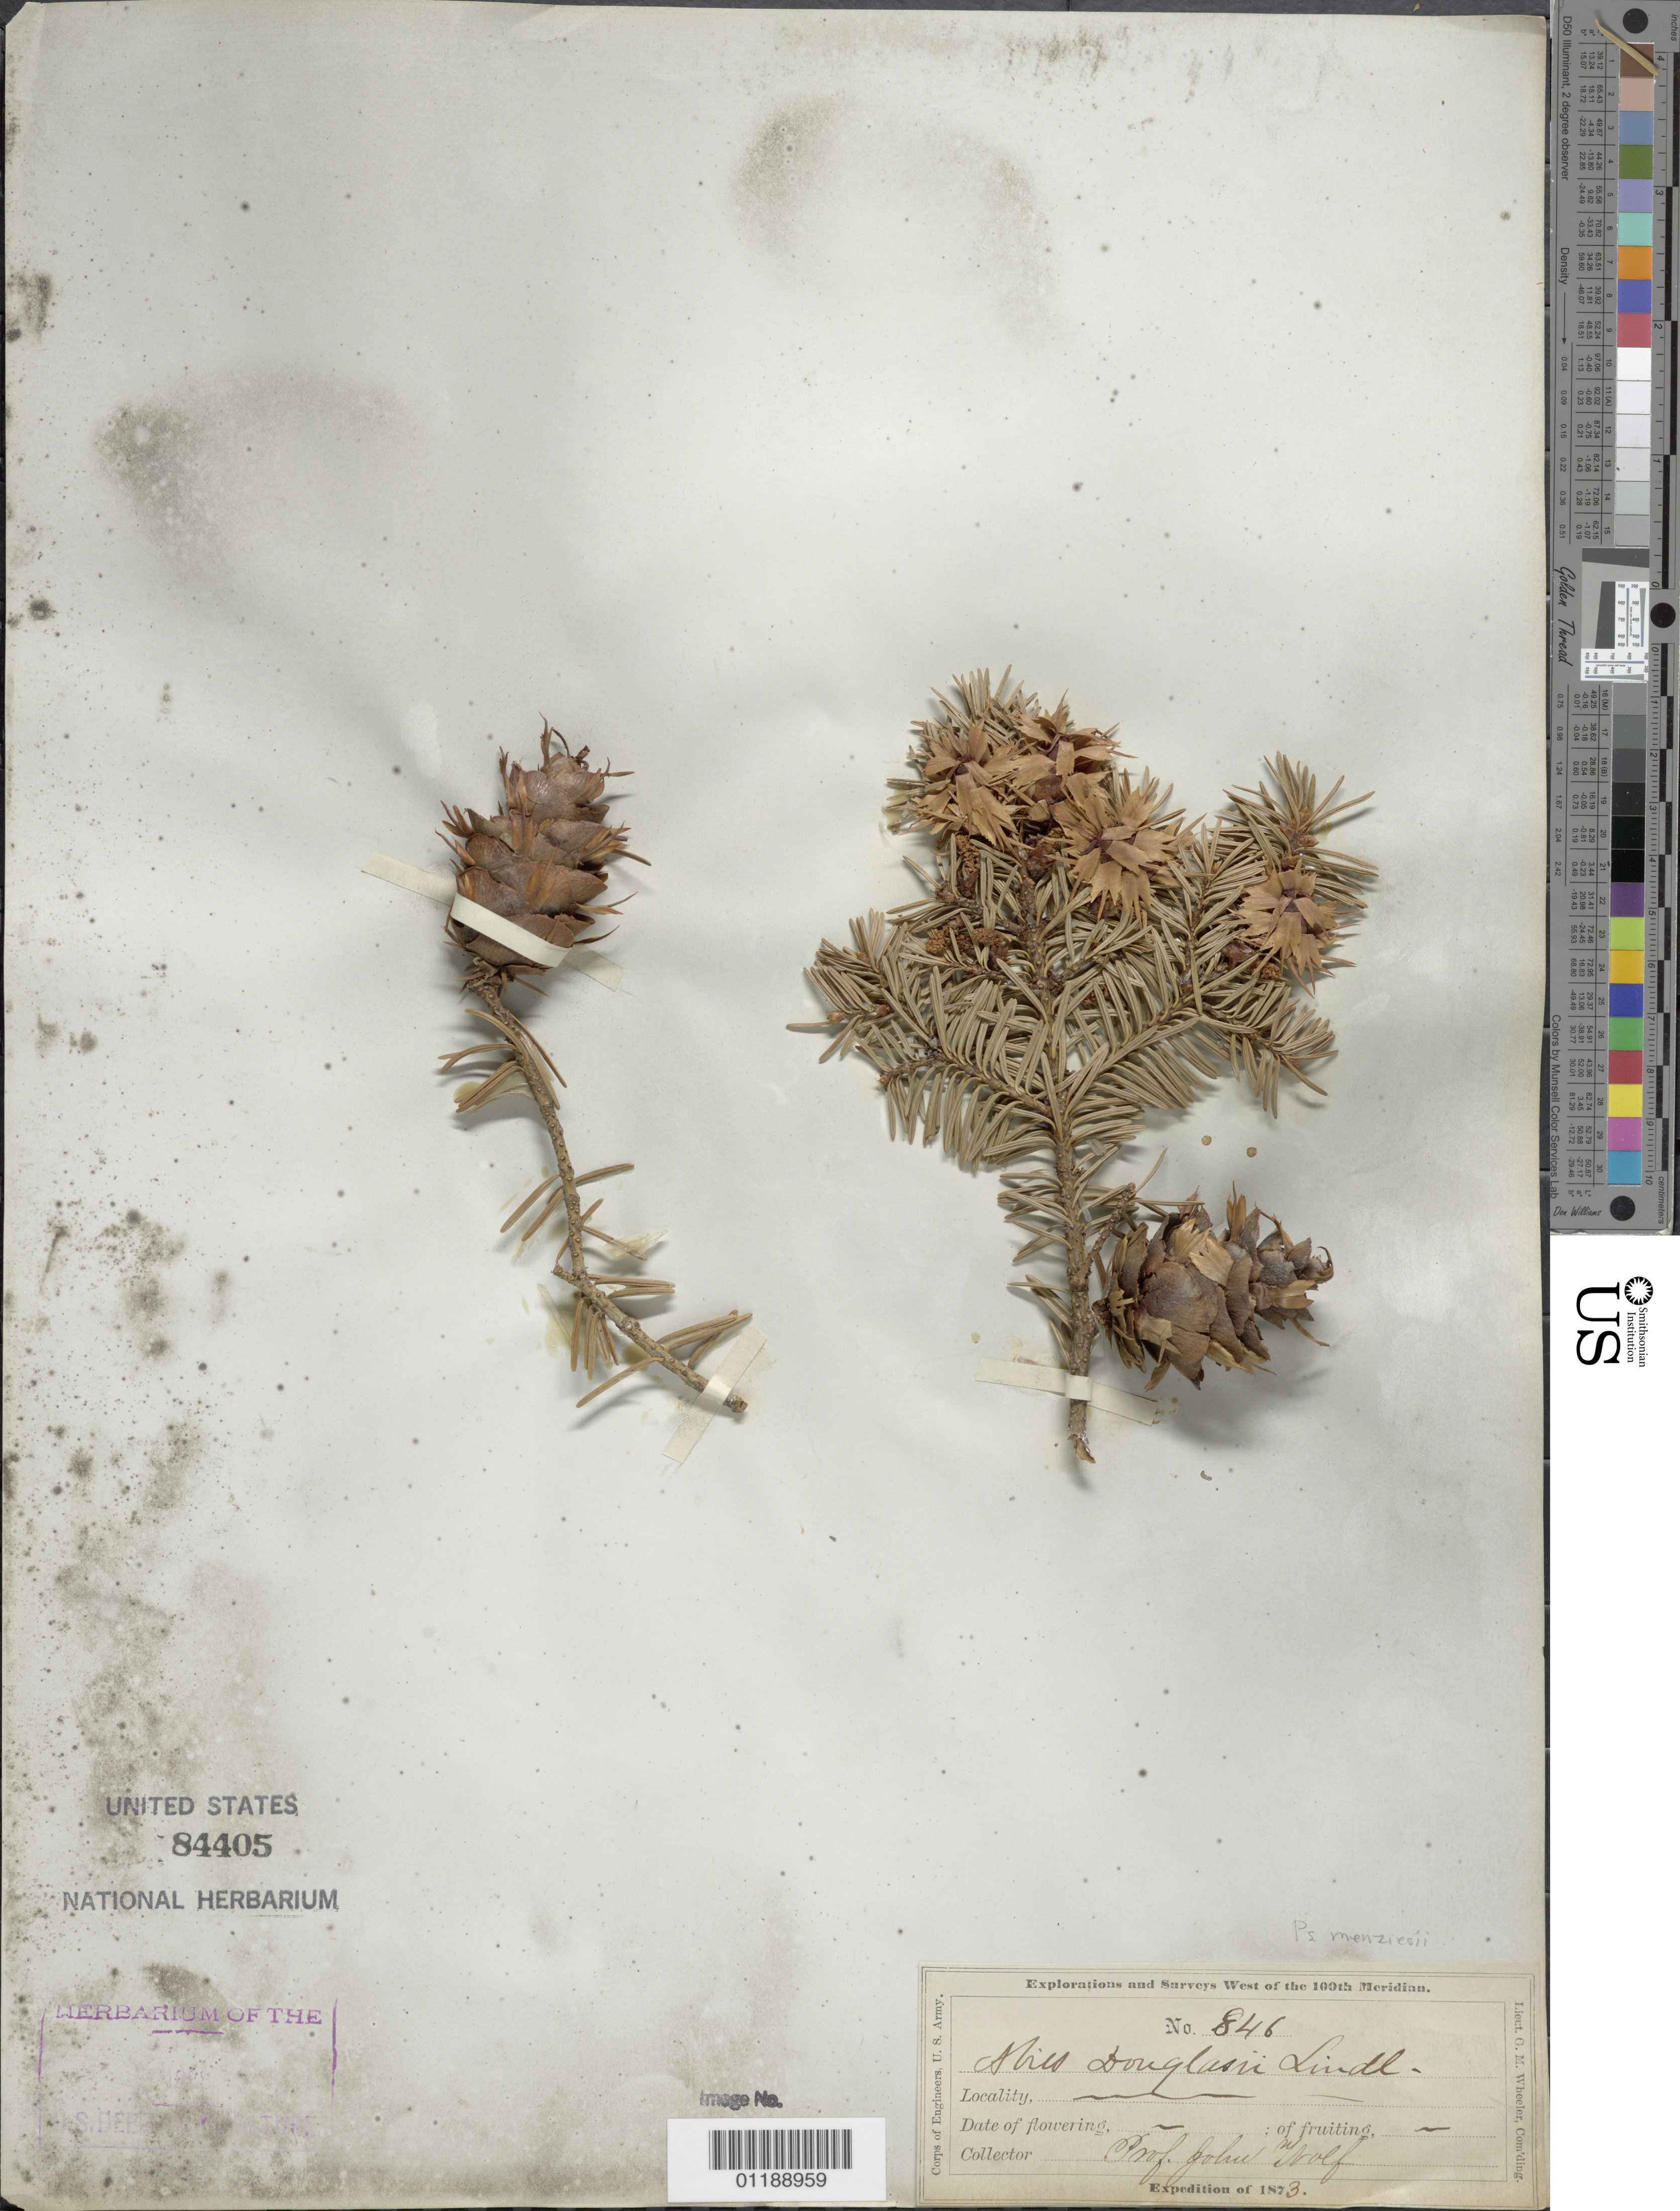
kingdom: Plantae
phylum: Tracheophyta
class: Pinopsida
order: Pinales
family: Pinaceae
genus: Abies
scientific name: Abies douglasii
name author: (Sabine ex D. Don) Lindl.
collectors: J. Wolf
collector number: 846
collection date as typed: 1873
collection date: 1873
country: United States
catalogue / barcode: US 84405